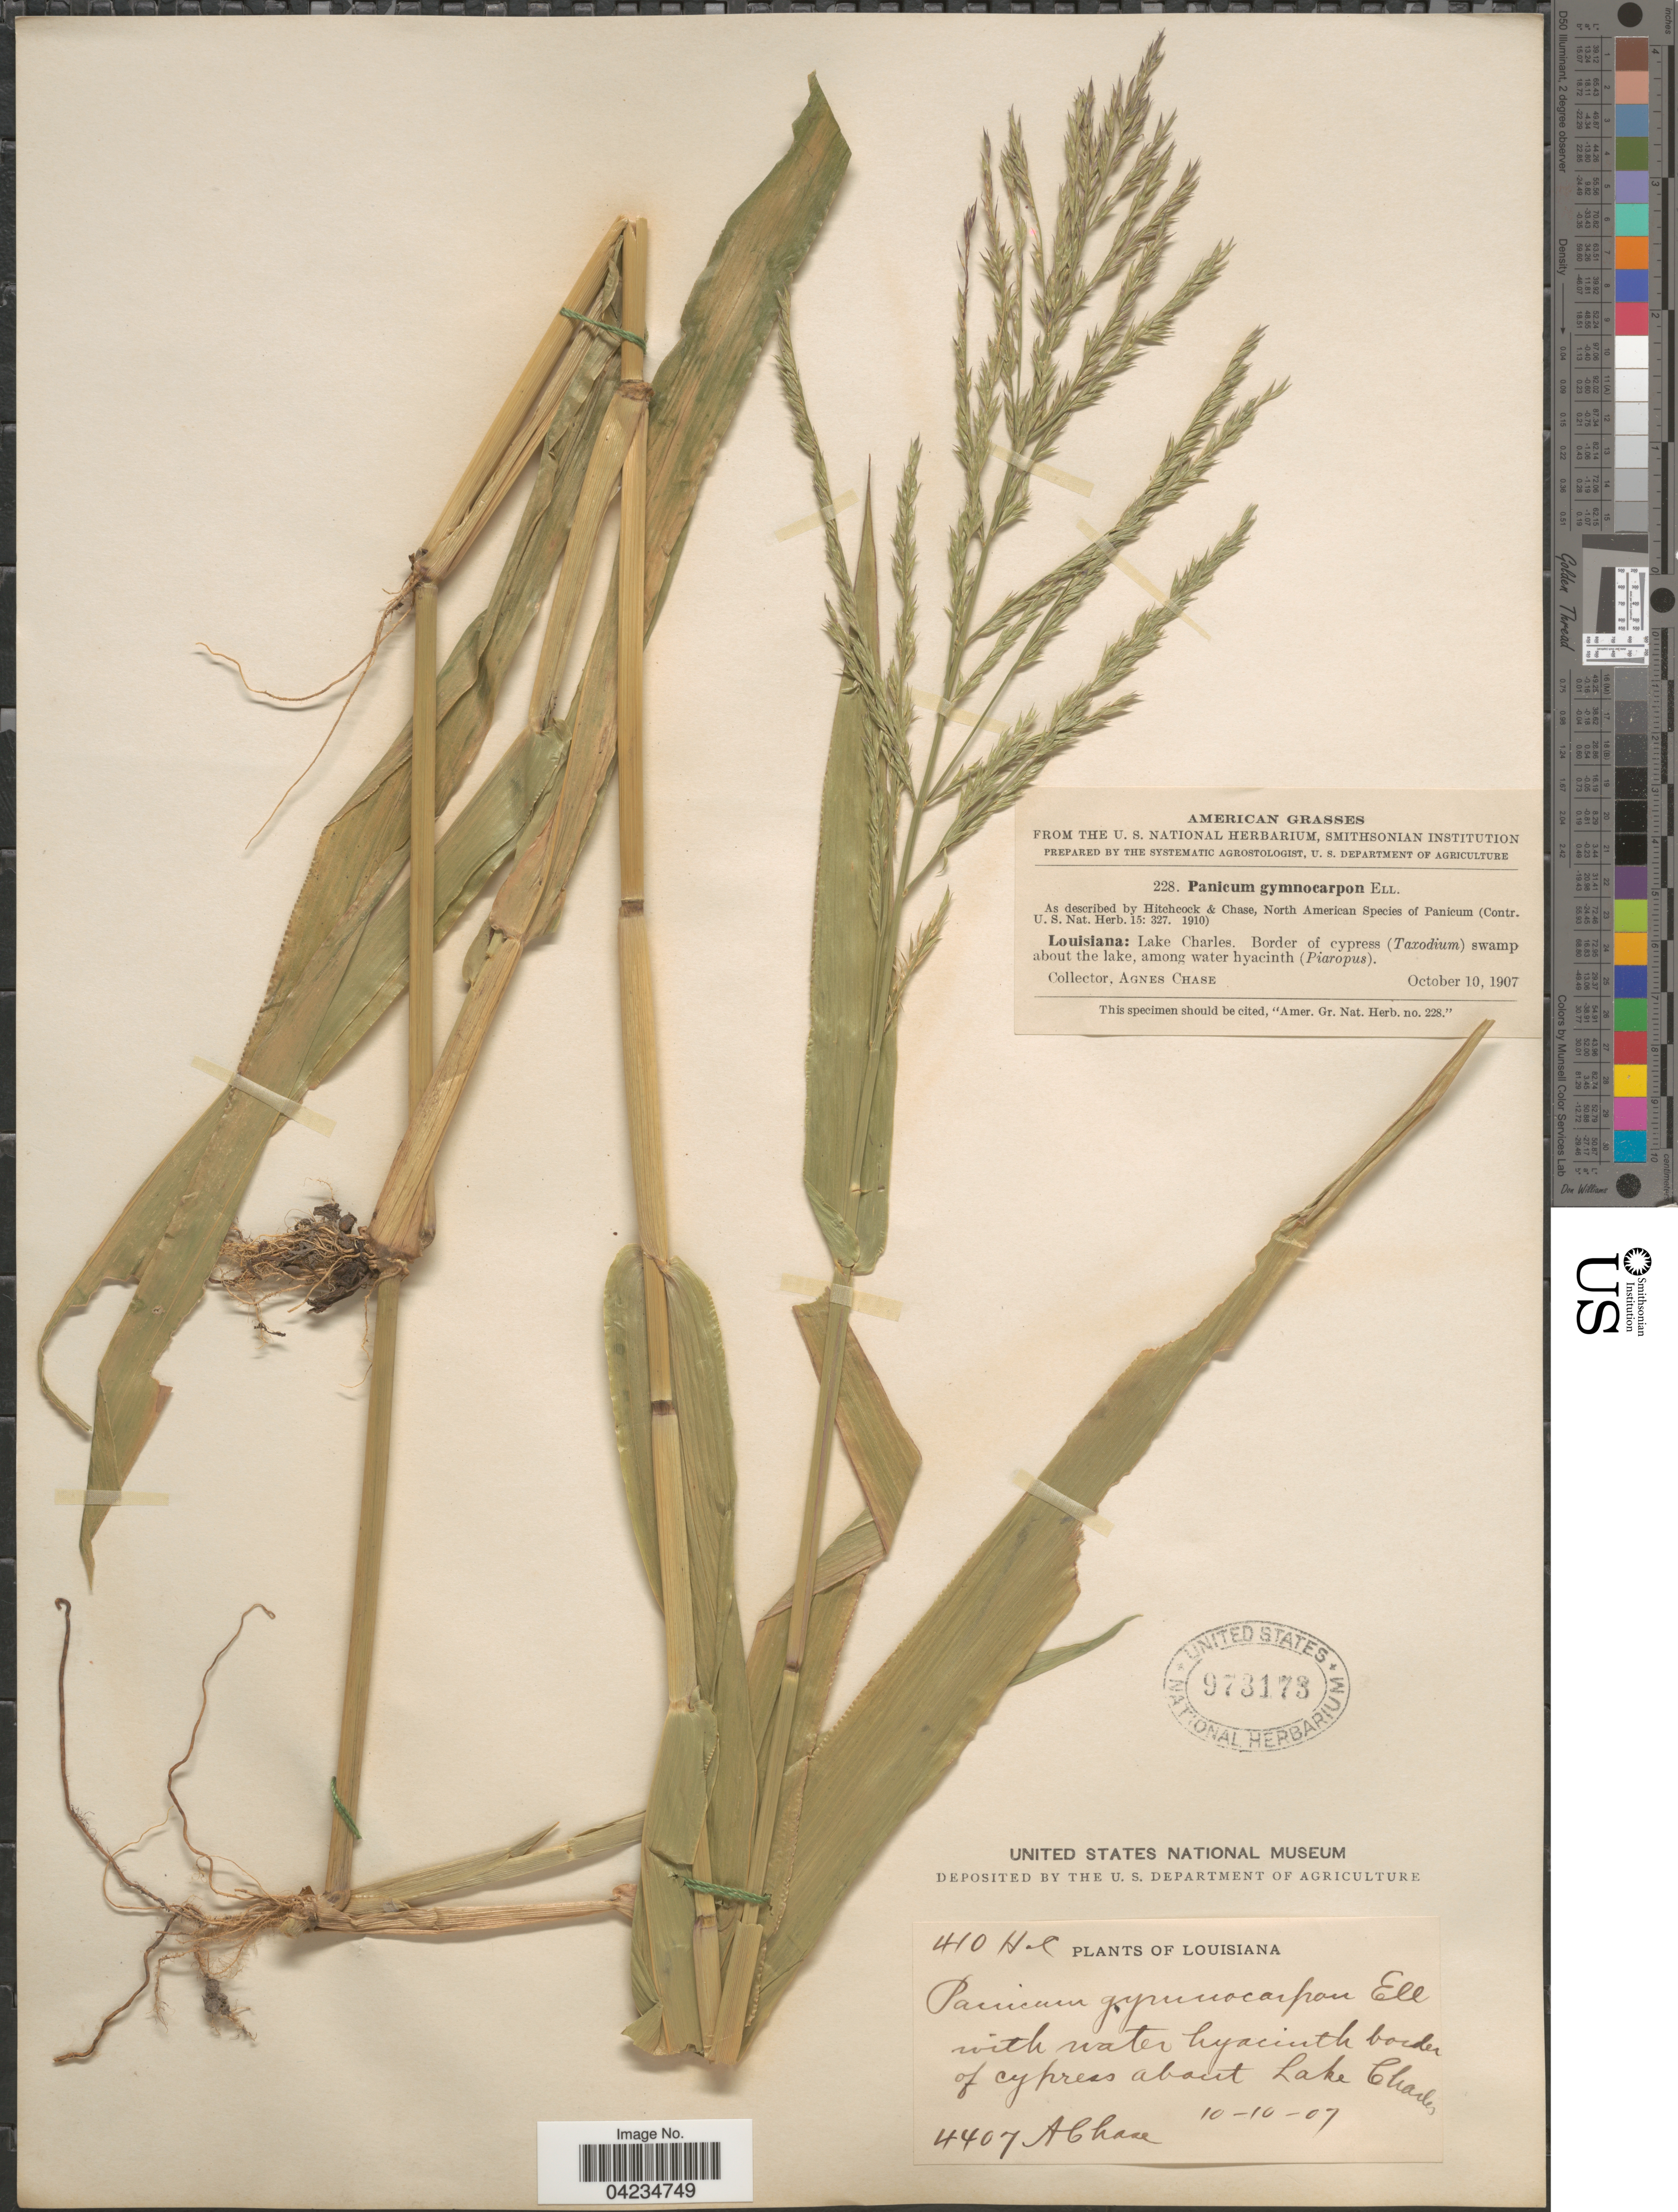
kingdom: Plantae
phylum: Tracheophyta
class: Liliopsida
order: Poales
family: Poaceae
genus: Phanopyrum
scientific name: Phanopyrum gymnocarpon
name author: (Elliott) Nash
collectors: A. Chase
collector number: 4407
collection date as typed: Transcribed d/m/y: 10/10/7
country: United States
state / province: Louisiana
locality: With water hyacinth border of cypress about Lake Charles.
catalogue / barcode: US 973173